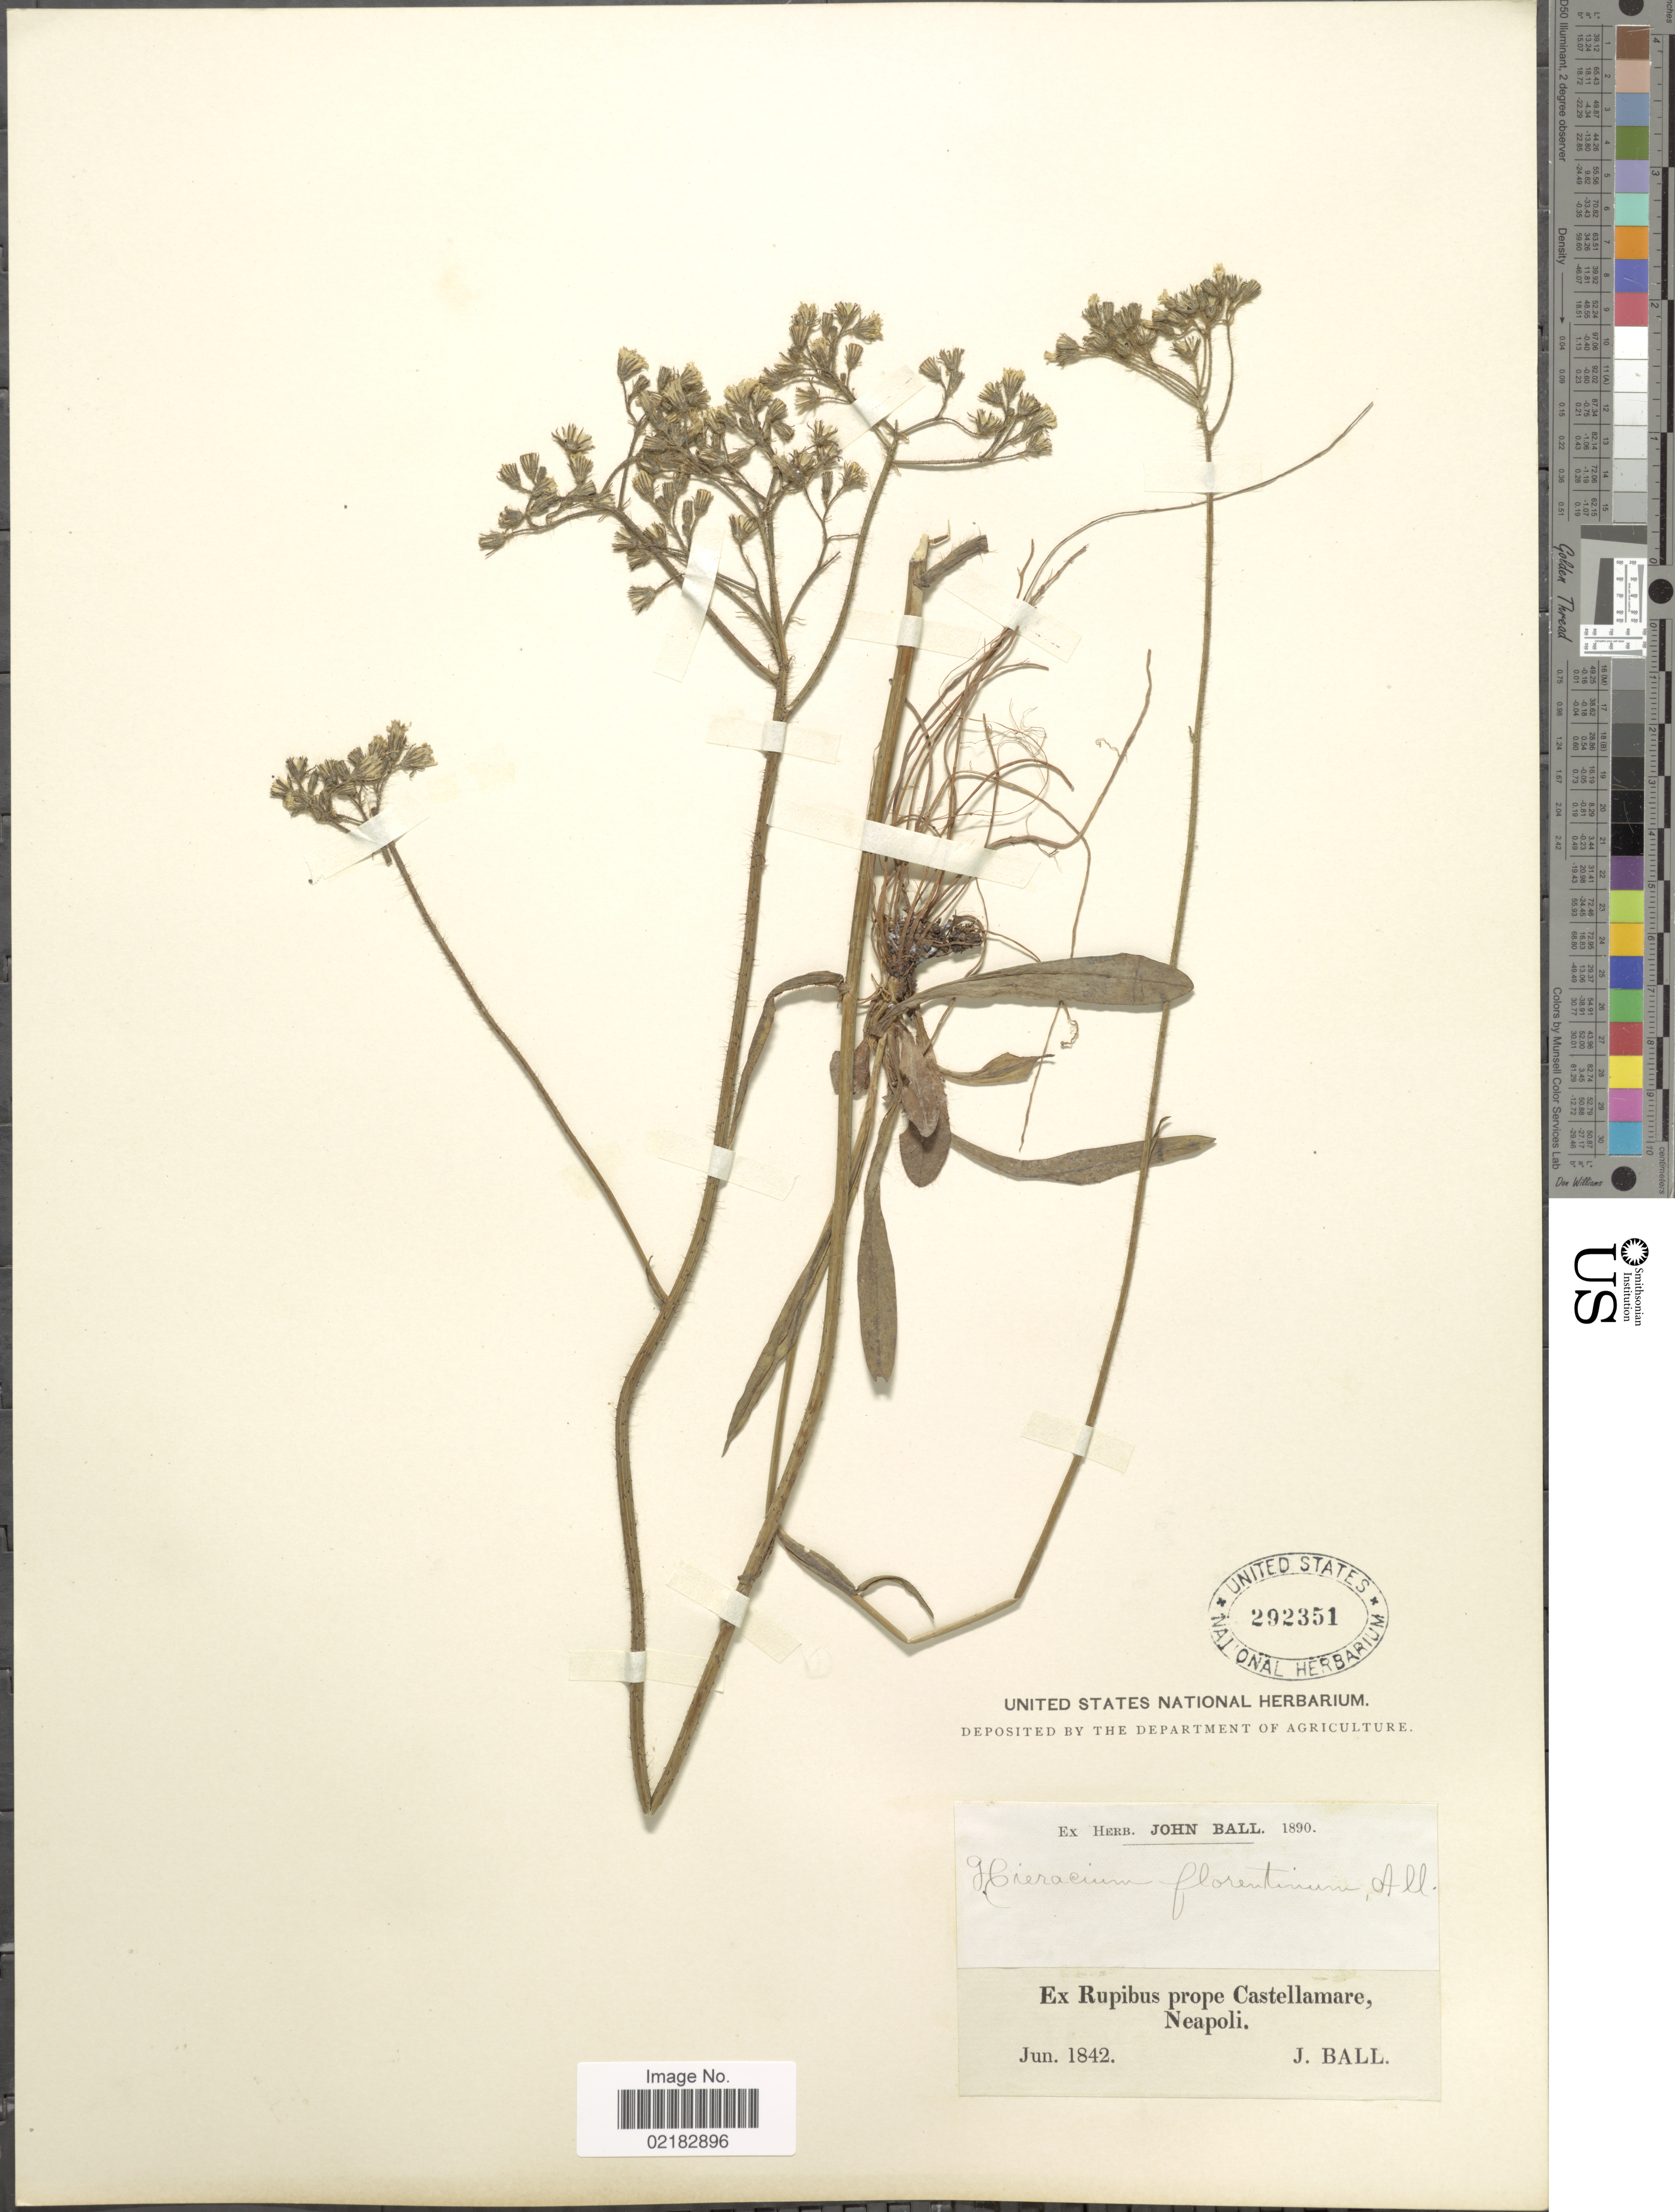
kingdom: Plantae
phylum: Tracheophyta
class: Magnoliopsida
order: Asterales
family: Asteraceae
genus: Hieracium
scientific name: Hieracium florentinum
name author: All.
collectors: J. Ball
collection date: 1842-06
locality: Ex Rupibus prope Castellamare, Neapoli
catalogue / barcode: US 292351